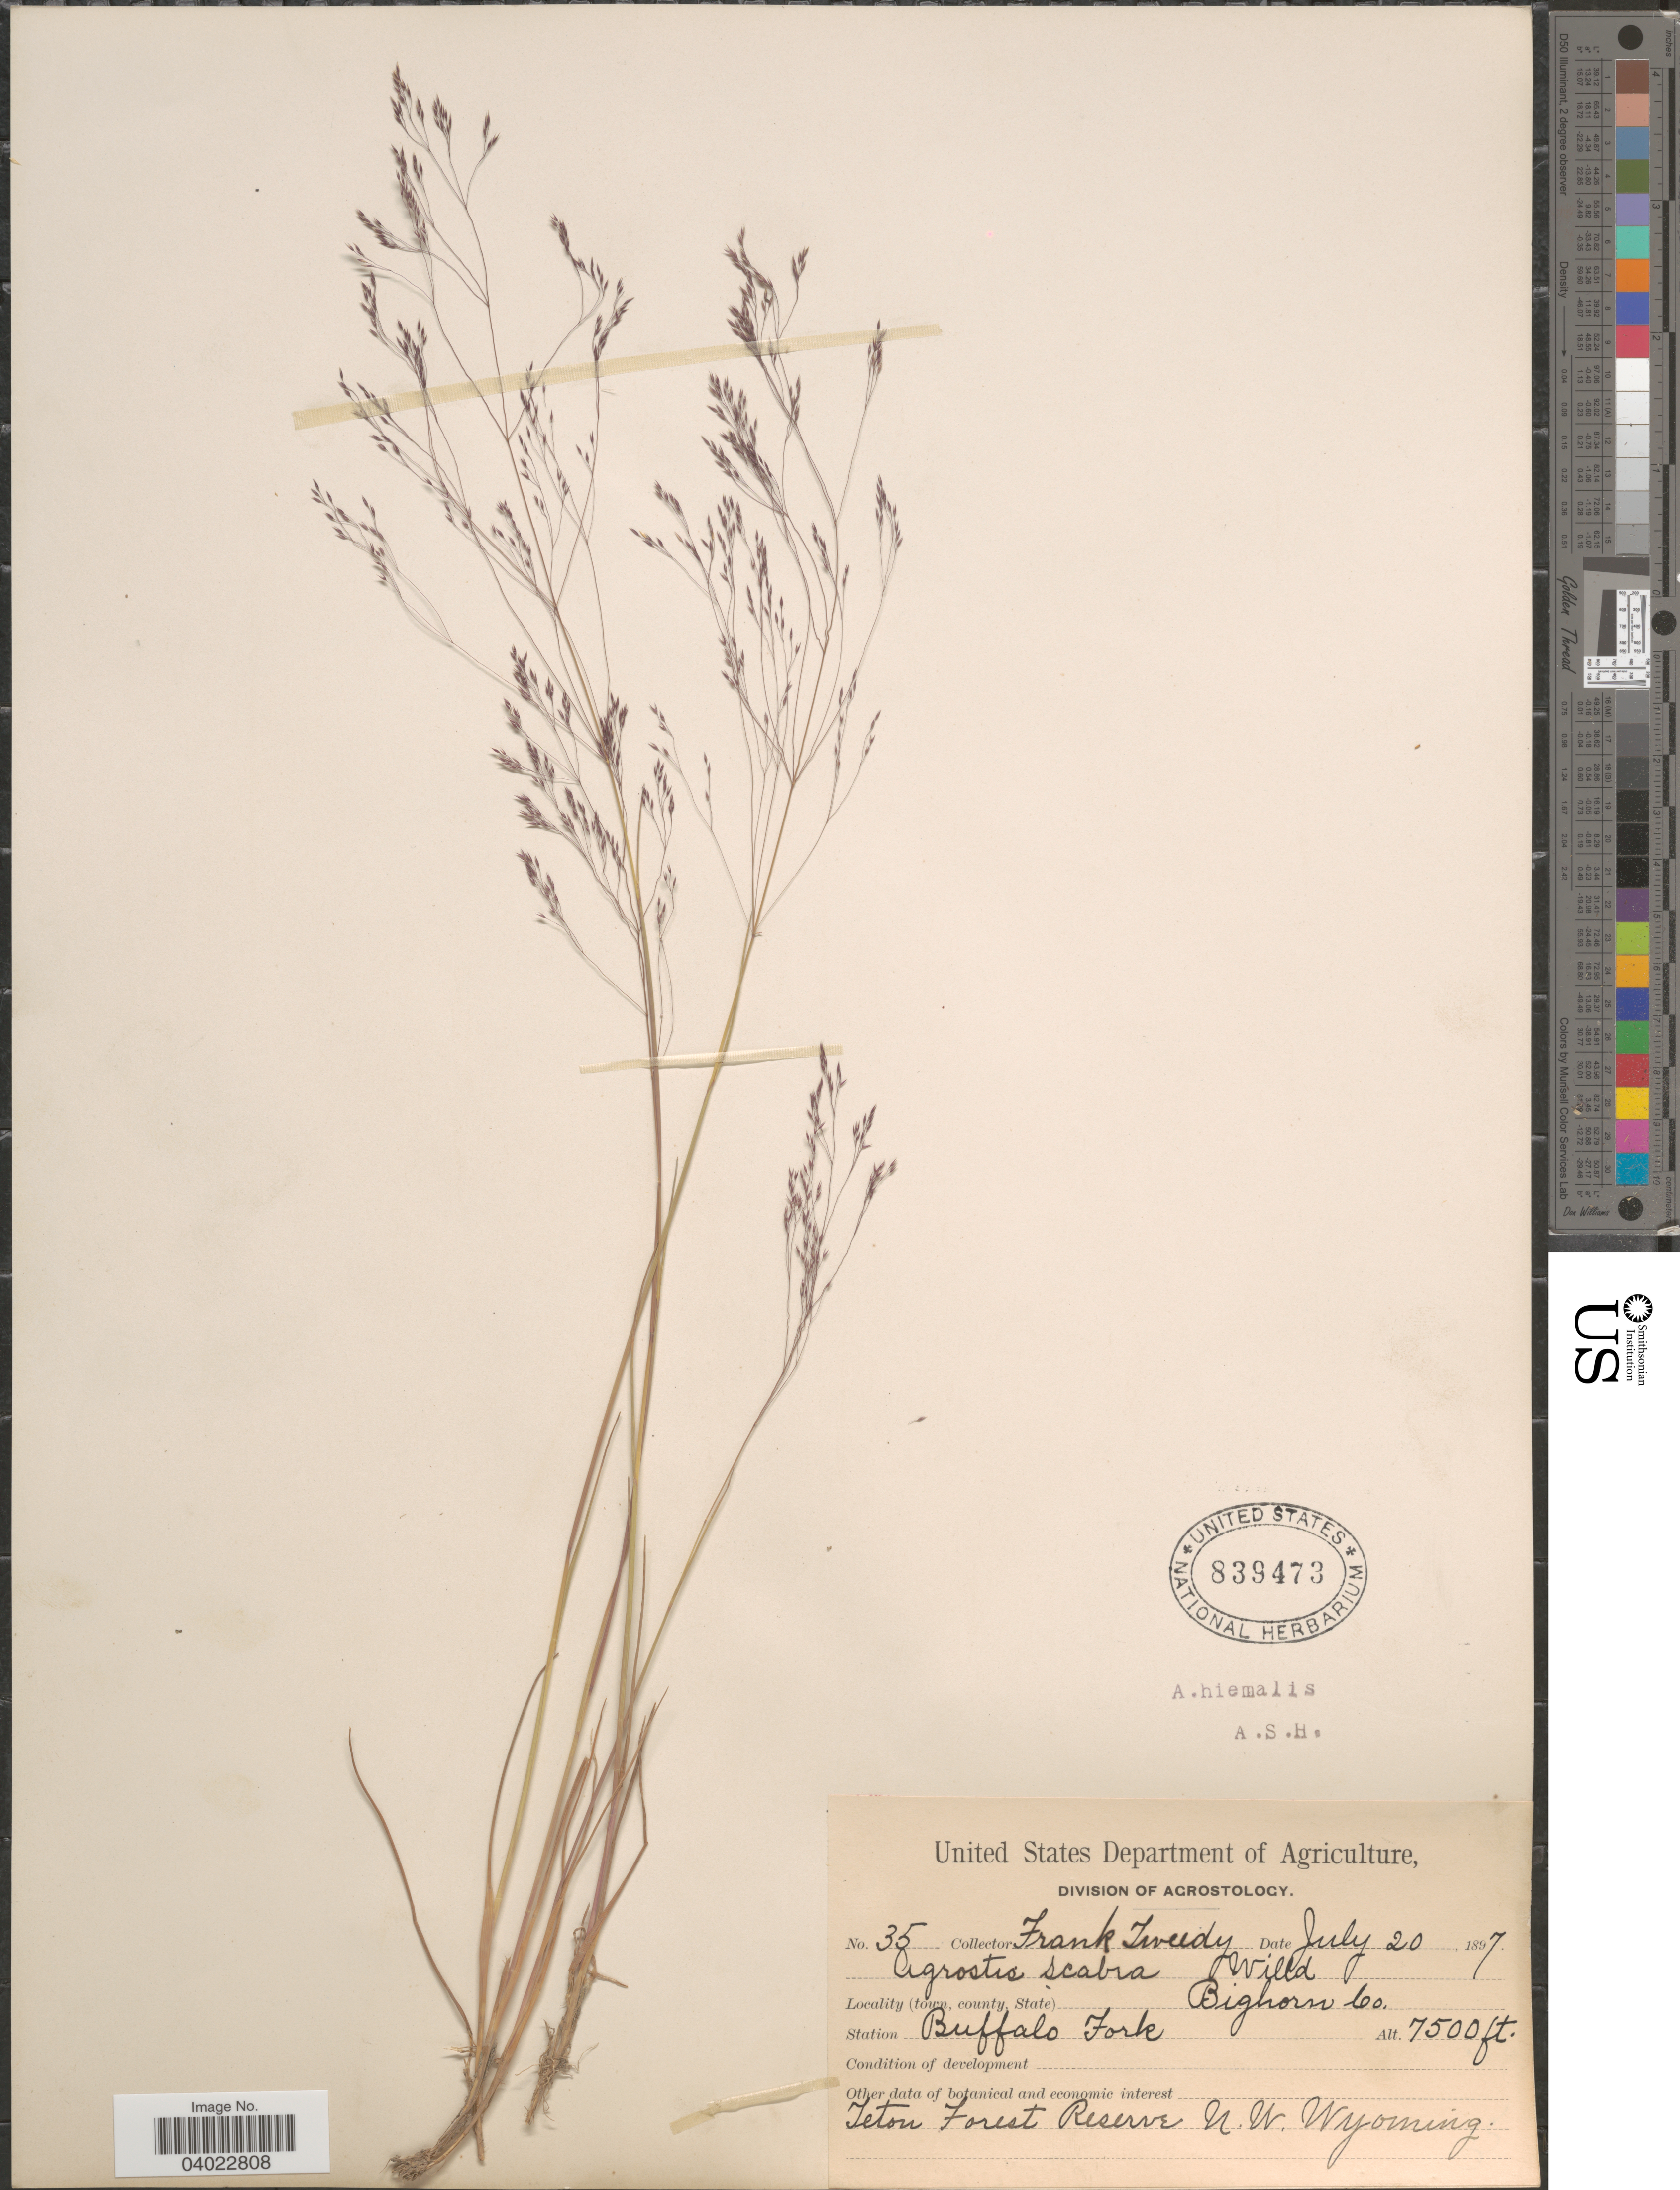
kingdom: Plantae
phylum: Tracheophyta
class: Liliopsida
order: Poales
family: Poaceae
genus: Agrostis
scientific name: Agrostis scabra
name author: Willd.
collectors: F. Tweedy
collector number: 35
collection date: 1897-07-20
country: United States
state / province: Wyoming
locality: (town, county, State) Bighorn Co. Station Buffalo Fork. Teton Forest Reserve N. W. Wyoming.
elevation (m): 2286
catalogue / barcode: US 839473